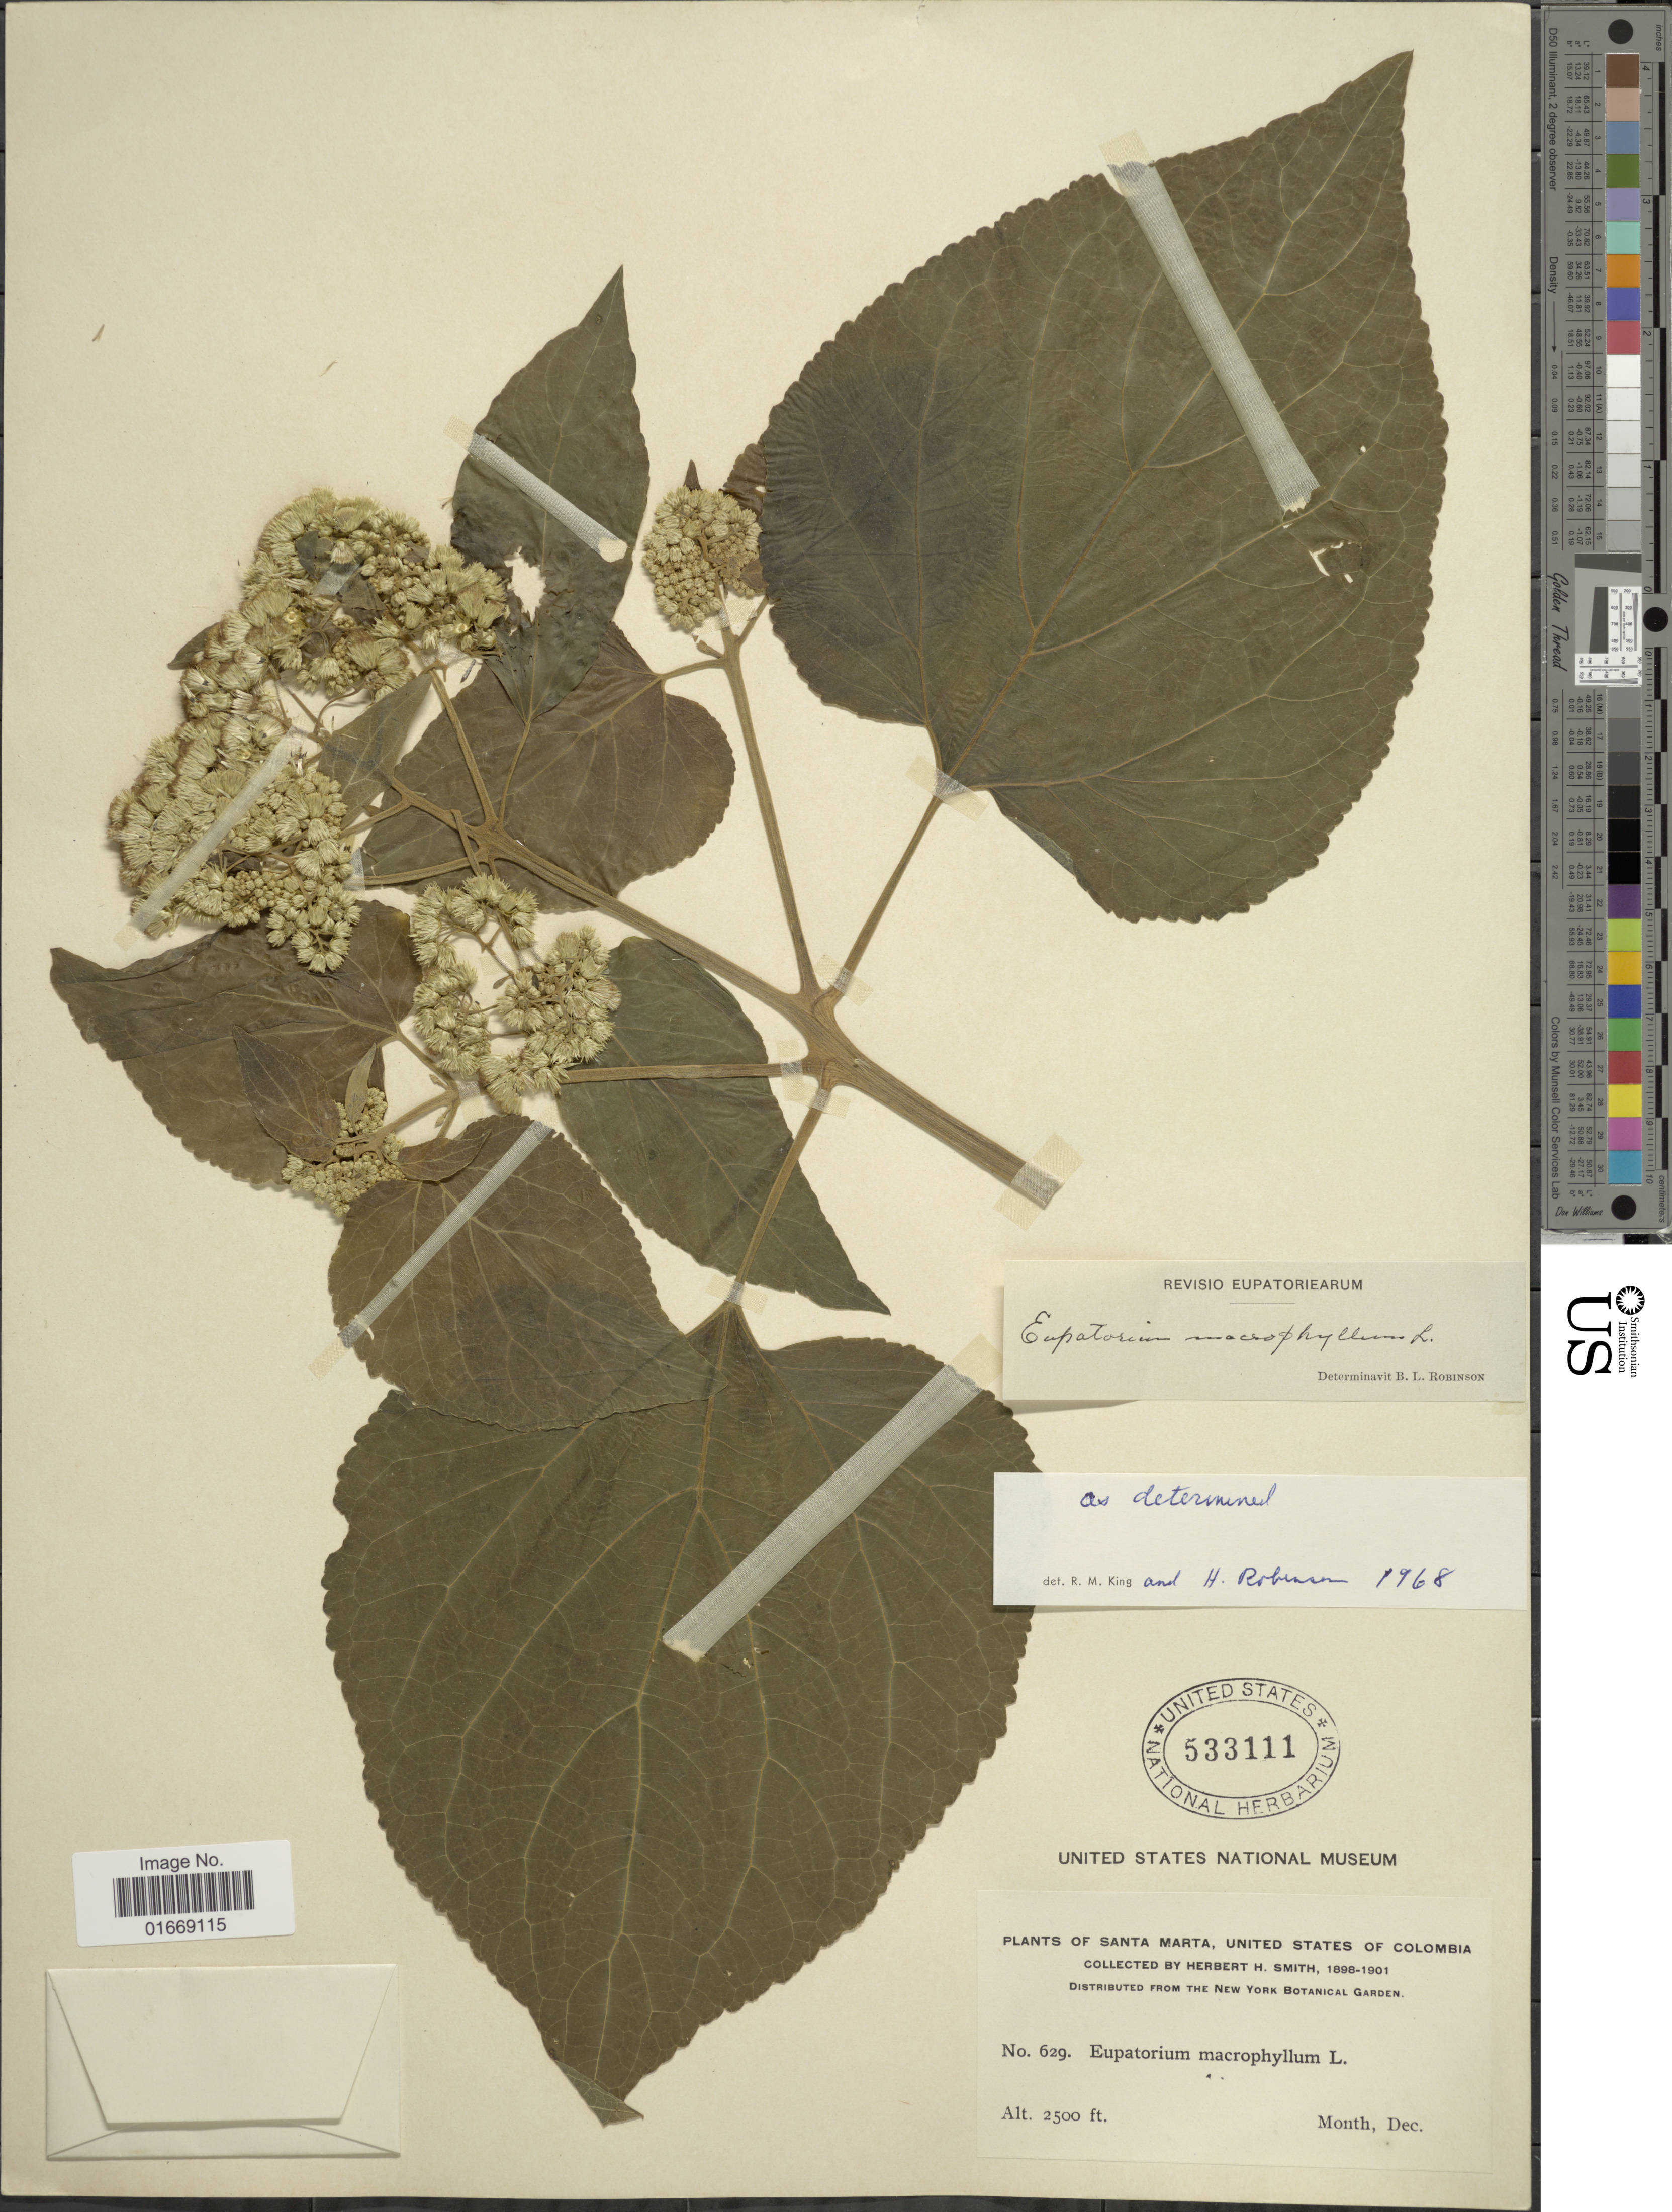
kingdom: Plantae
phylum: Tracheophyta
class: Magnoliopsida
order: Asterales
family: Asteraceae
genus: Hebeclinium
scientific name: Hebeclinium macrophyllum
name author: (L.) DC.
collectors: Herbert H. Smith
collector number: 629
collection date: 1898-12/1901-12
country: Colombia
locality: Santa Marta, United States of Colombia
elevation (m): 762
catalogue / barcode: US 533111